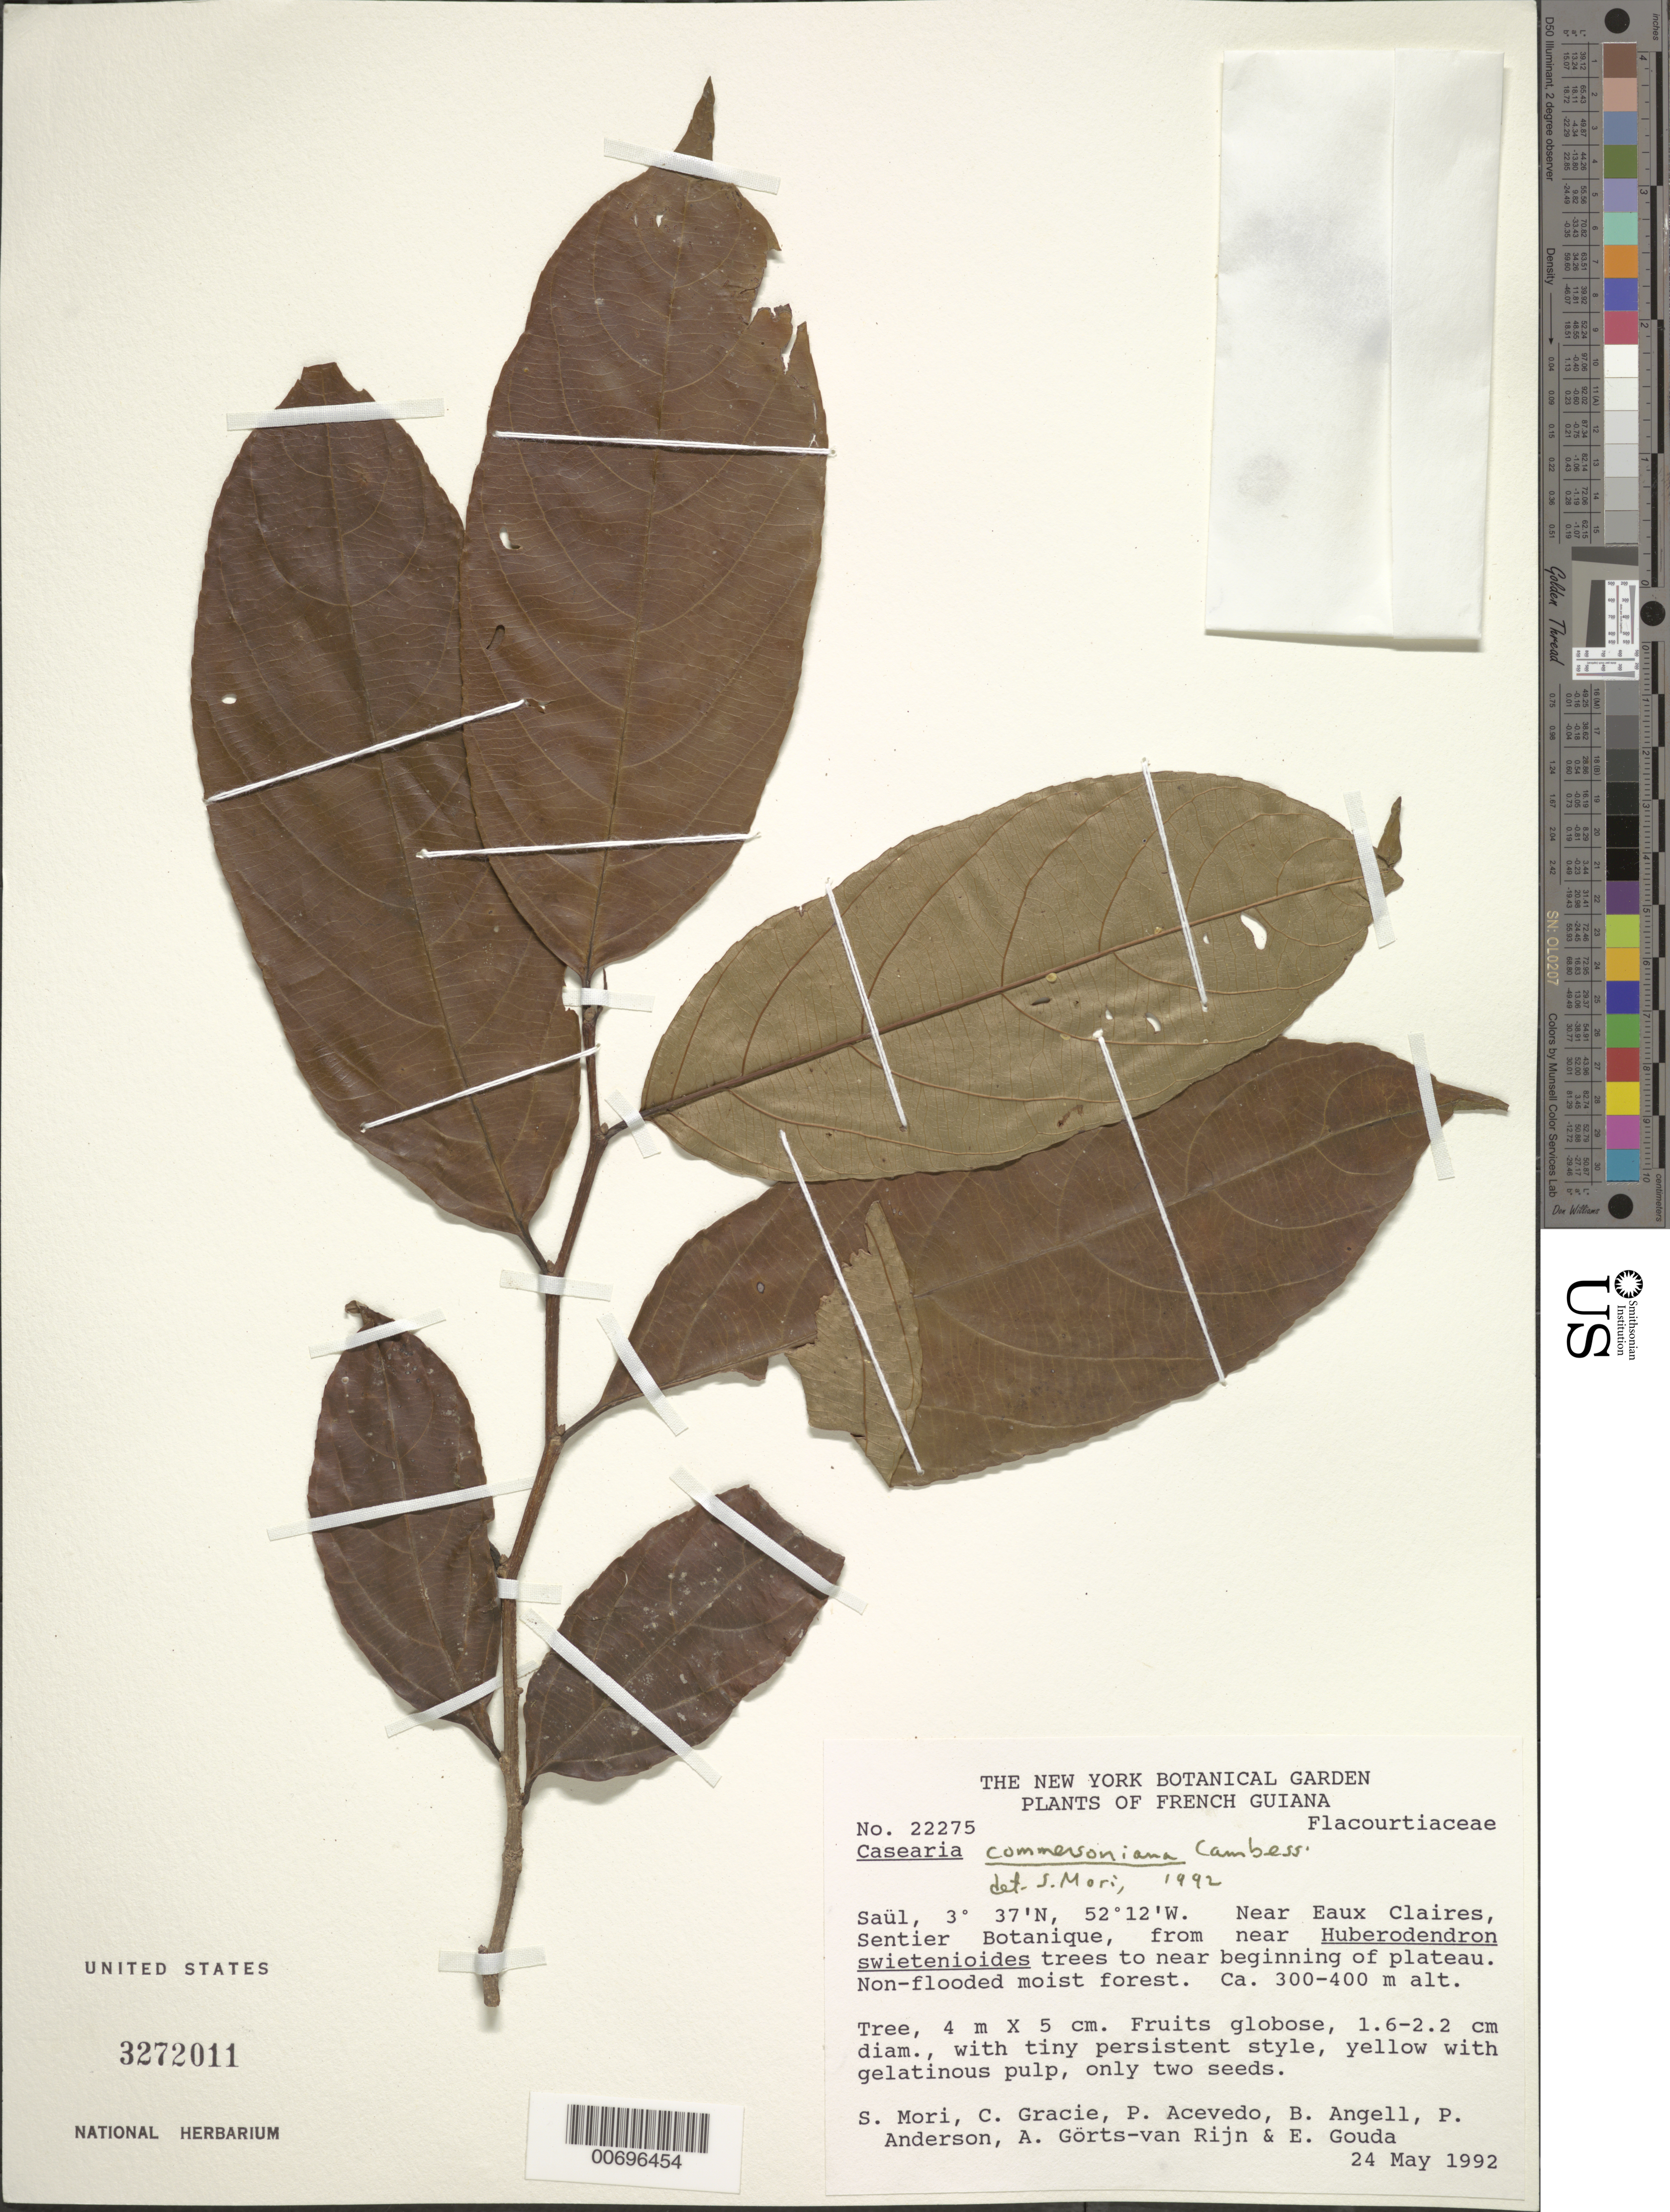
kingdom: Plantae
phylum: Tracheophyta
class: Magnoliopsida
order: Malpighiales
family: Salicaceae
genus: Piparea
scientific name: Piparea dentata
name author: Aubl.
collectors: S. Mori, C. A. Gracie, P. Acevedo-Rodr., Bobbi Angell & P. Anderson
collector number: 22275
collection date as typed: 24-May-92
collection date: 1992-05-24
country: French Guiana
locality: Saül, near Eaux Claires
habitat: Non-flooded moist forest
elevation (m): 300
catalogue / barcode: US 3272011